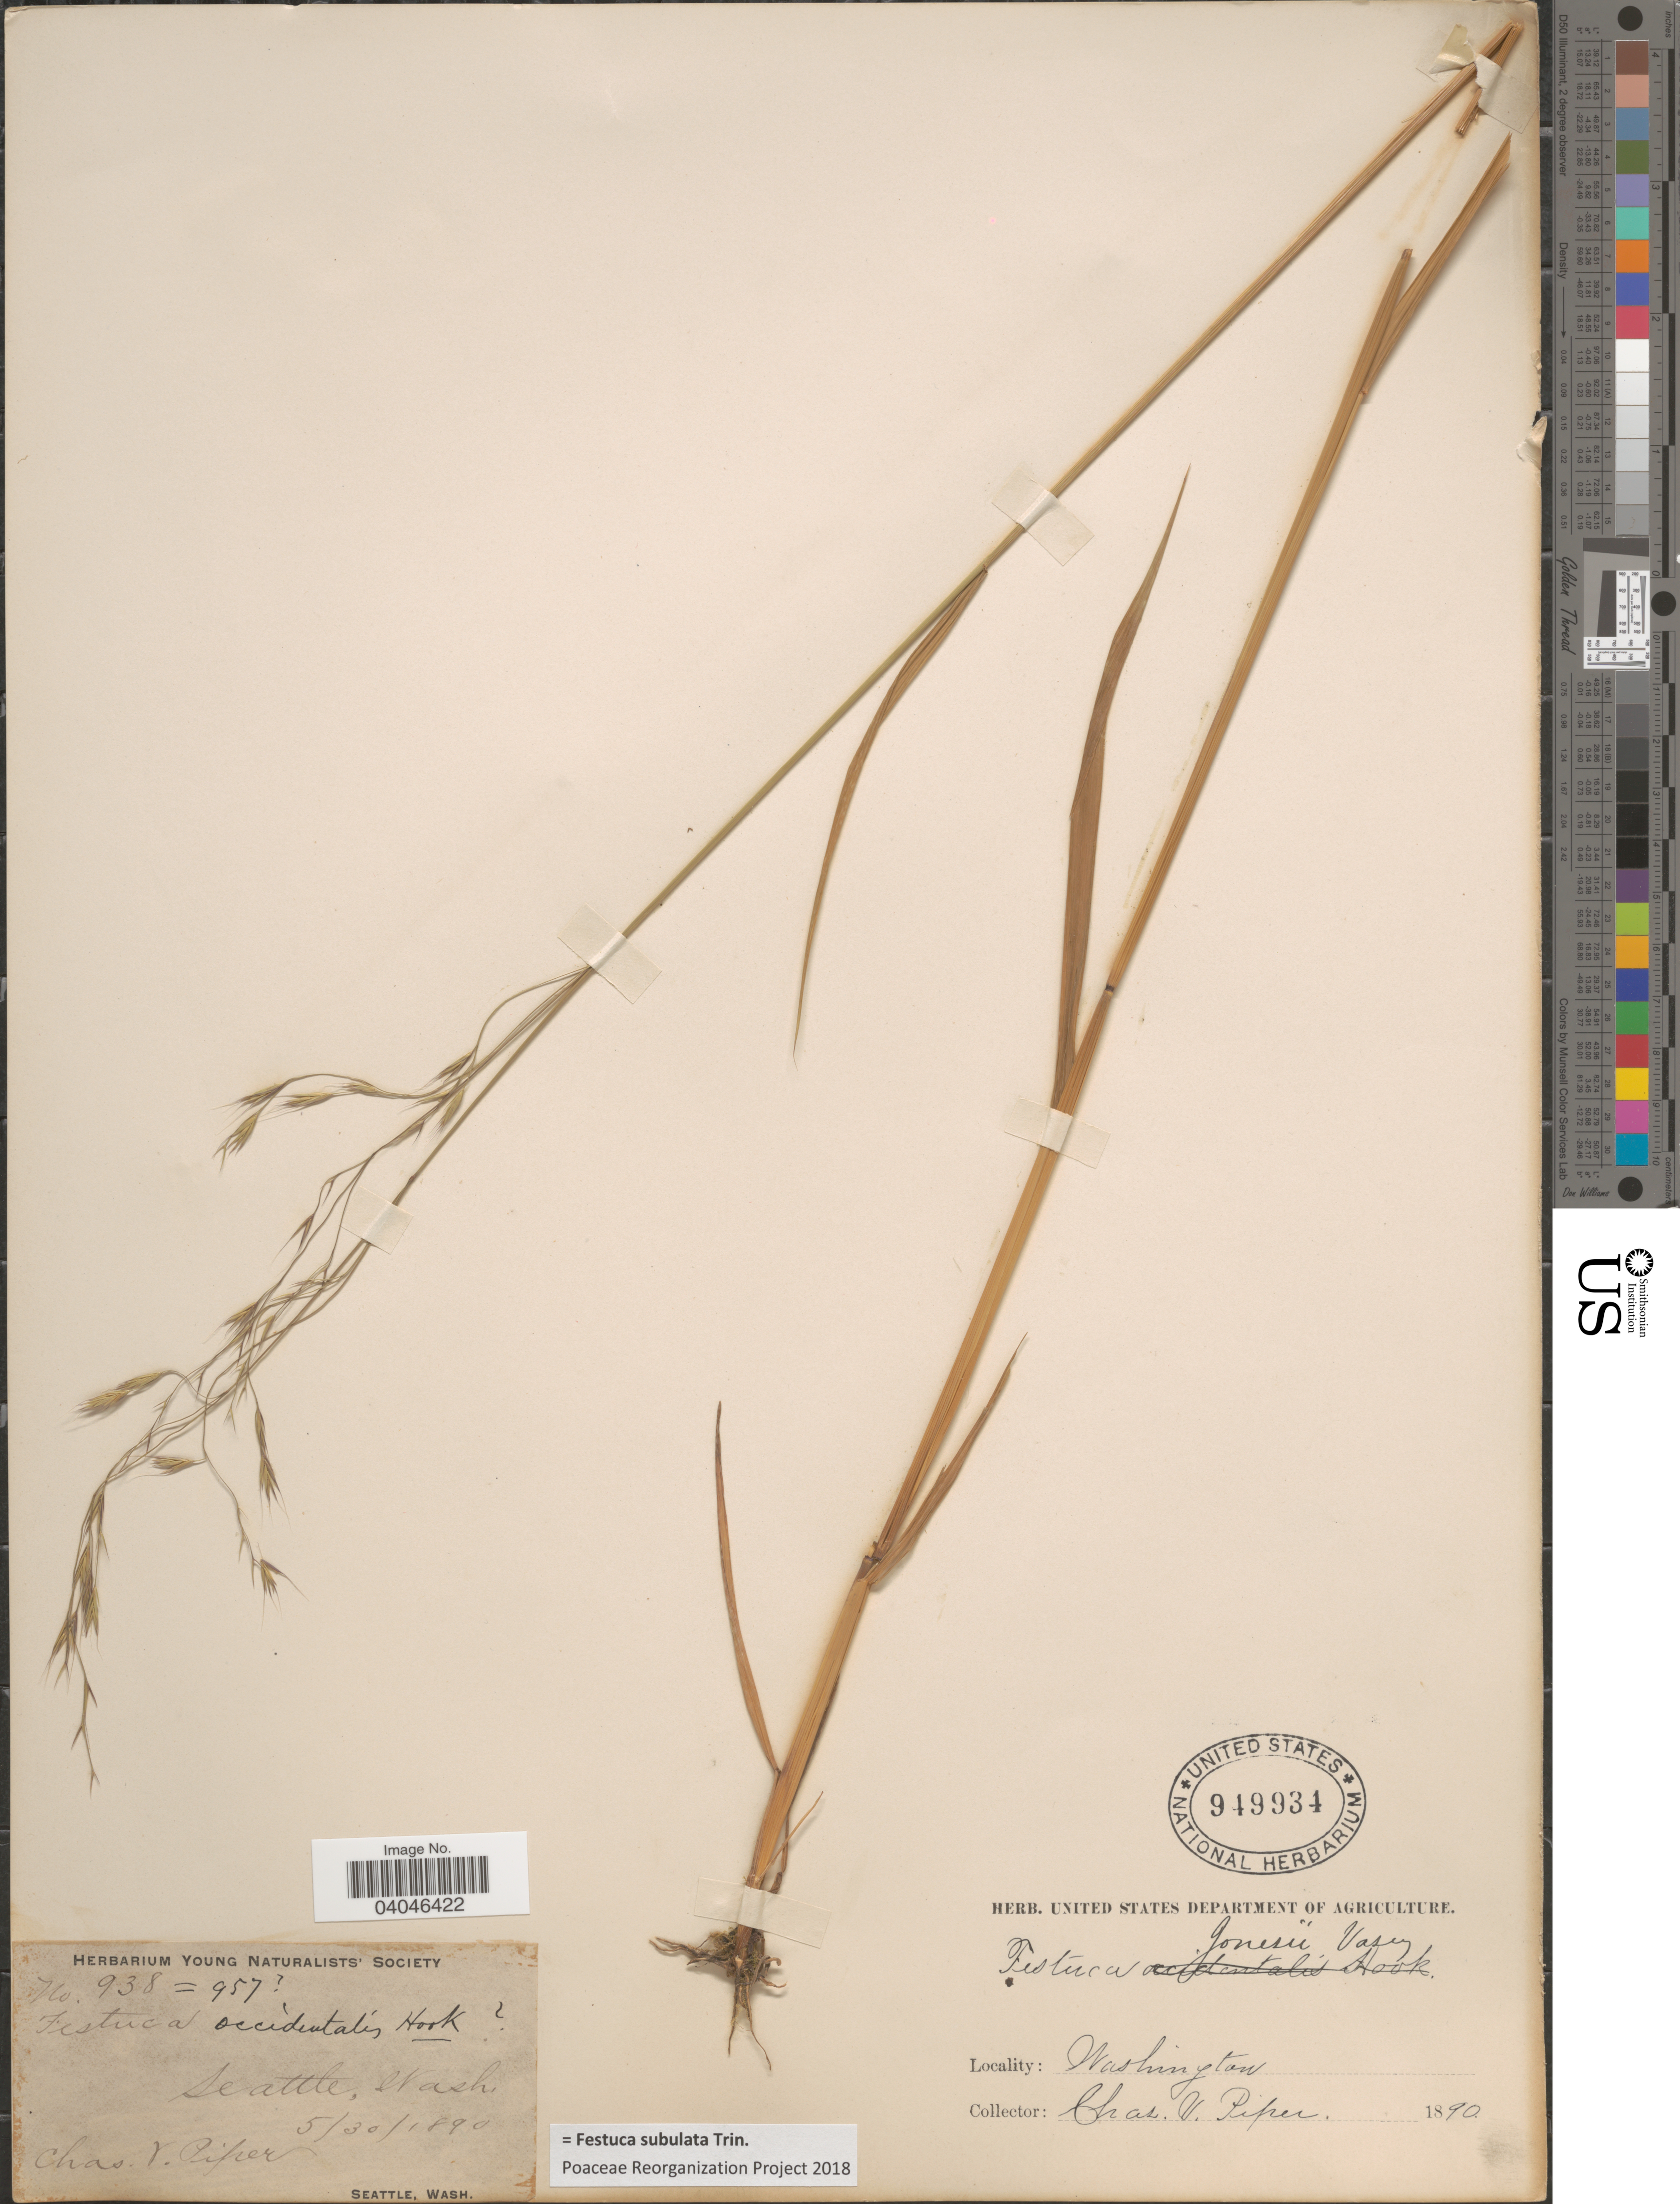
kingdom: Plantae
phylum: Tracheophyta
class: Liliopsida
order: Poales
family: Poaceae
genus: Festuca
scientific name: Festuca subulata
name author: Trin.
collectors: C. V. Piper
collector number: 938/957?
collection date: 1890-05-30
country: United States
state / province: Washington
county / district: King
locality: Seattle.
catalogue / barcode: US 949934